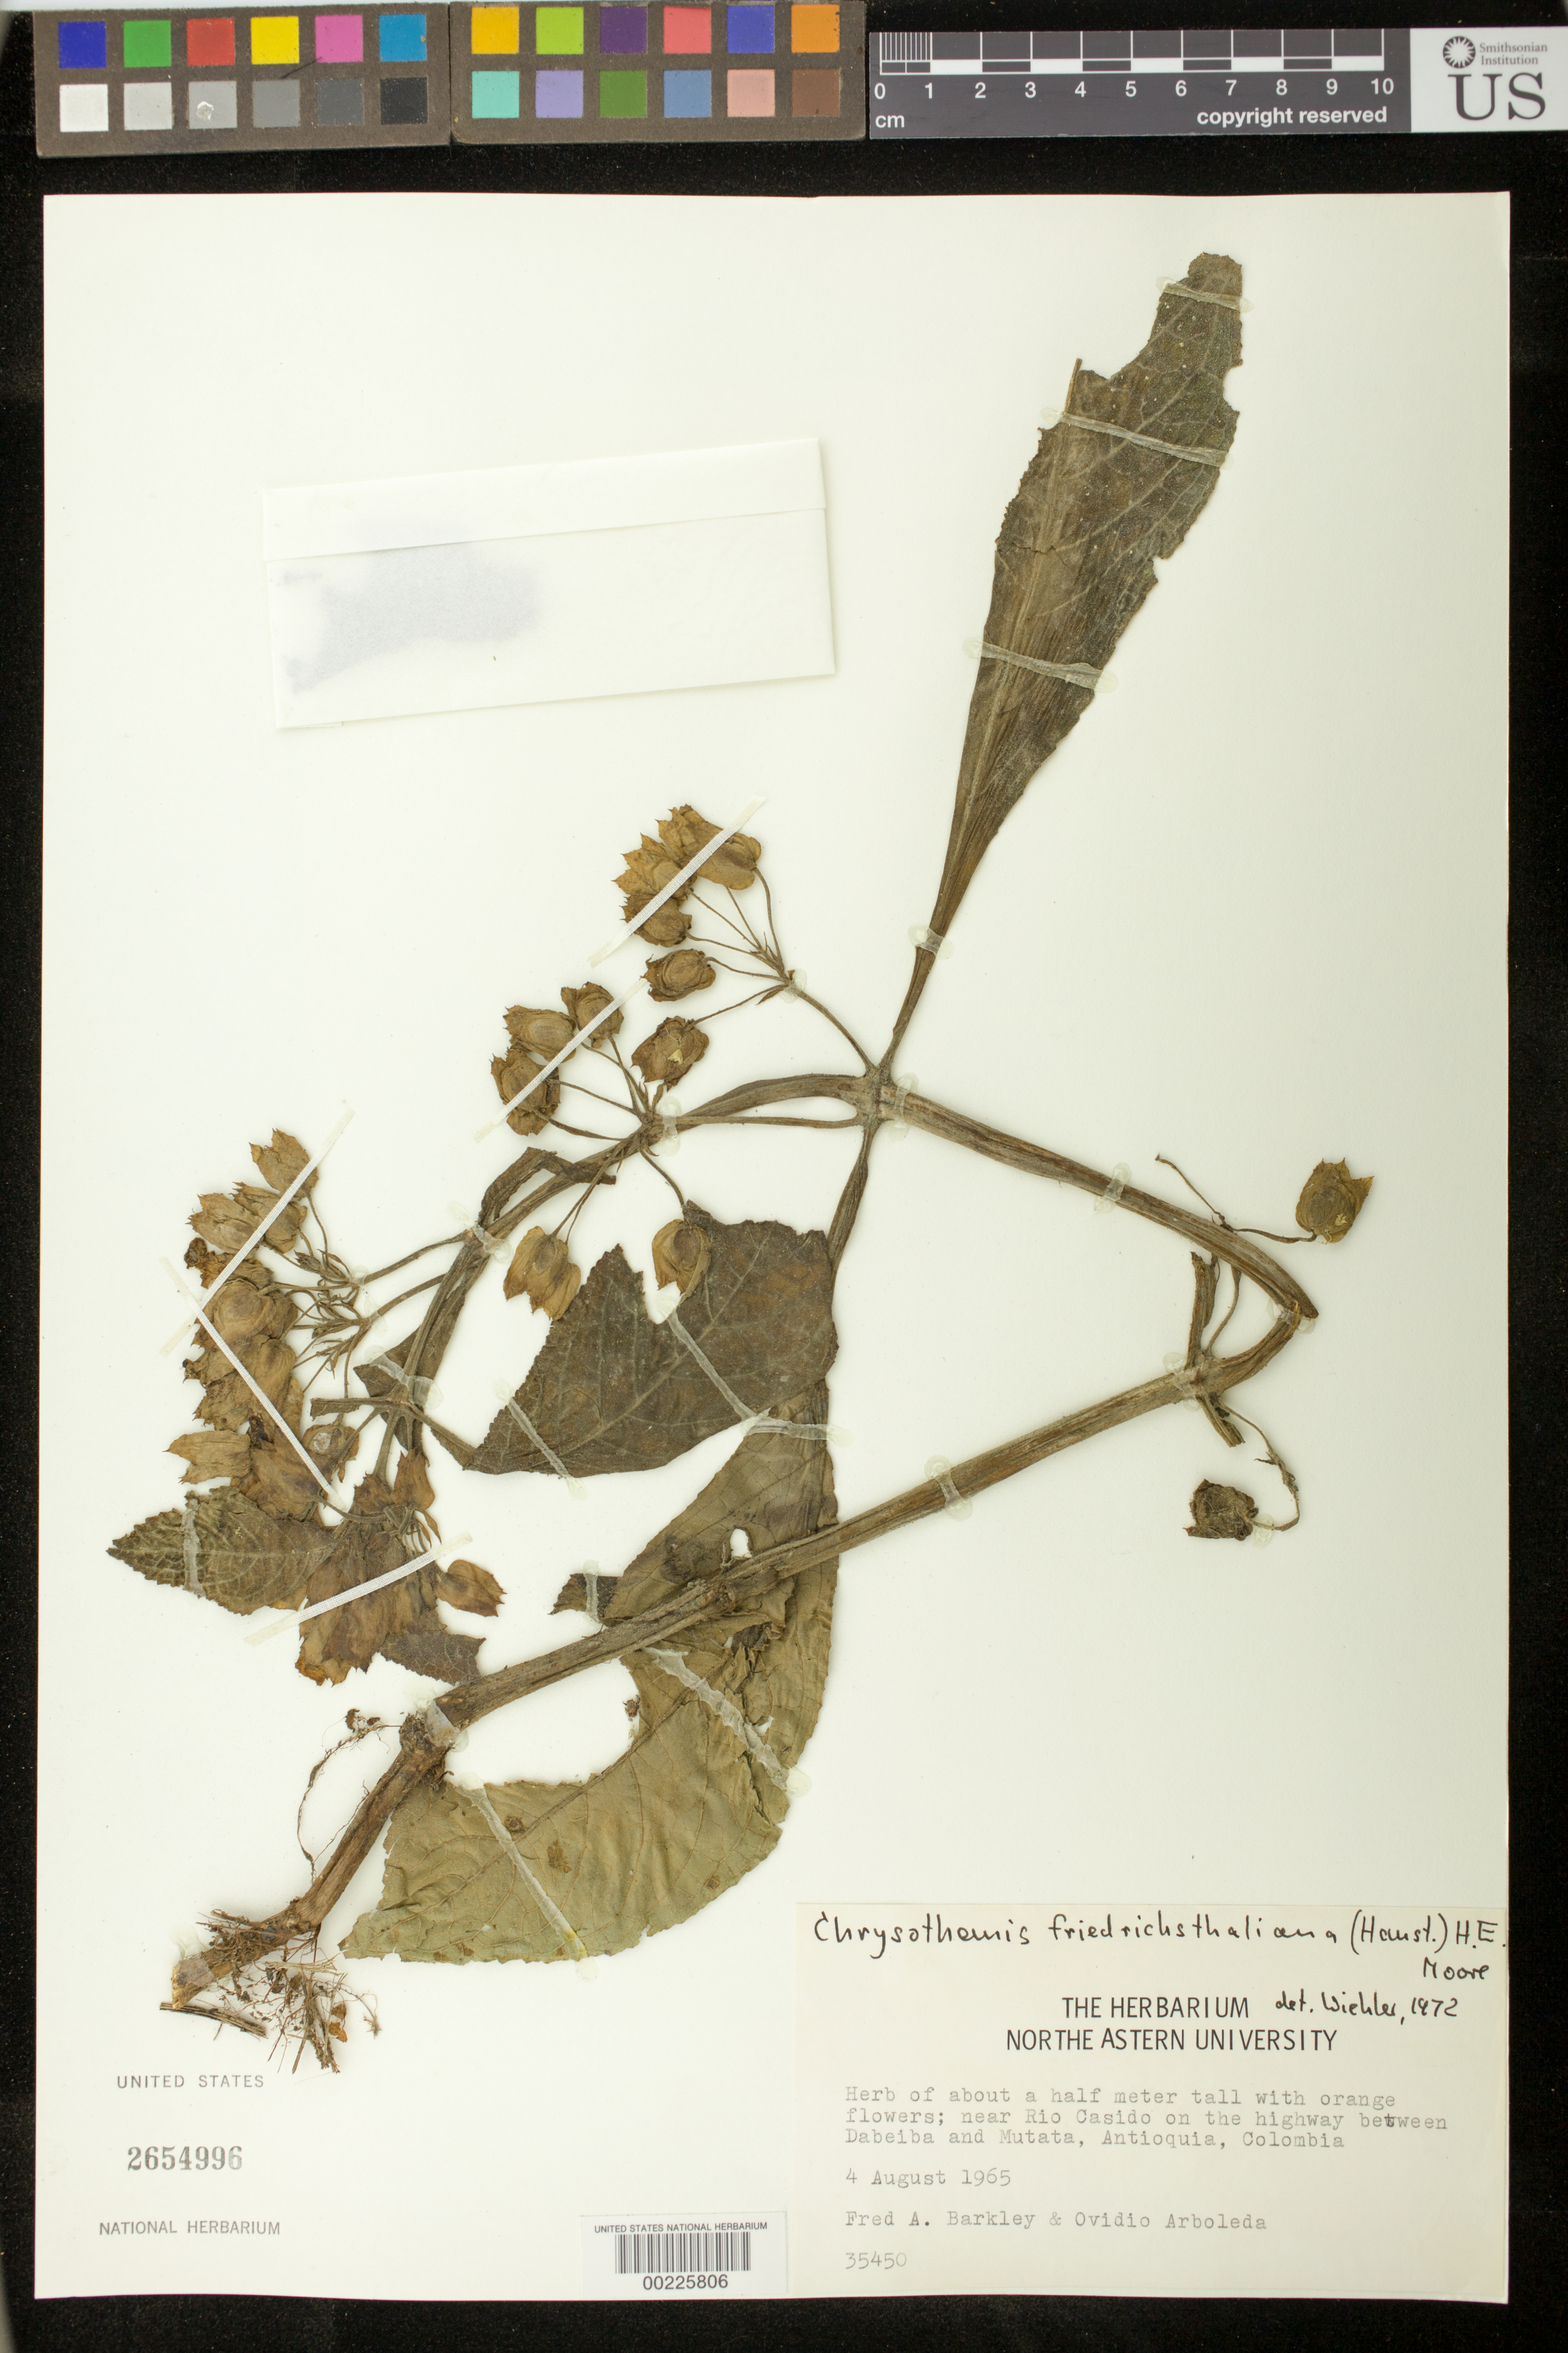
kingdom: Plantae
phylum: Tracheophyta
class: Magnoliopsida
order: Lamiales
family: Gesneriaceae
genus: Chrysothemis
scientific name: Chrysothemis friedrichsthaliana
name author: (Hanst.) H.E. Moore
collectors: F. A. Barkley & O. Arboleda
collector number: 35450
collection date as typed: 04 Aug 1965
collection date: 1965-08-04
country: Colombia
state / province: Antioquia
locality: Near Rio Casido on the highway between Dabeiba and Mutata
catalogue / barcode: US 2654996